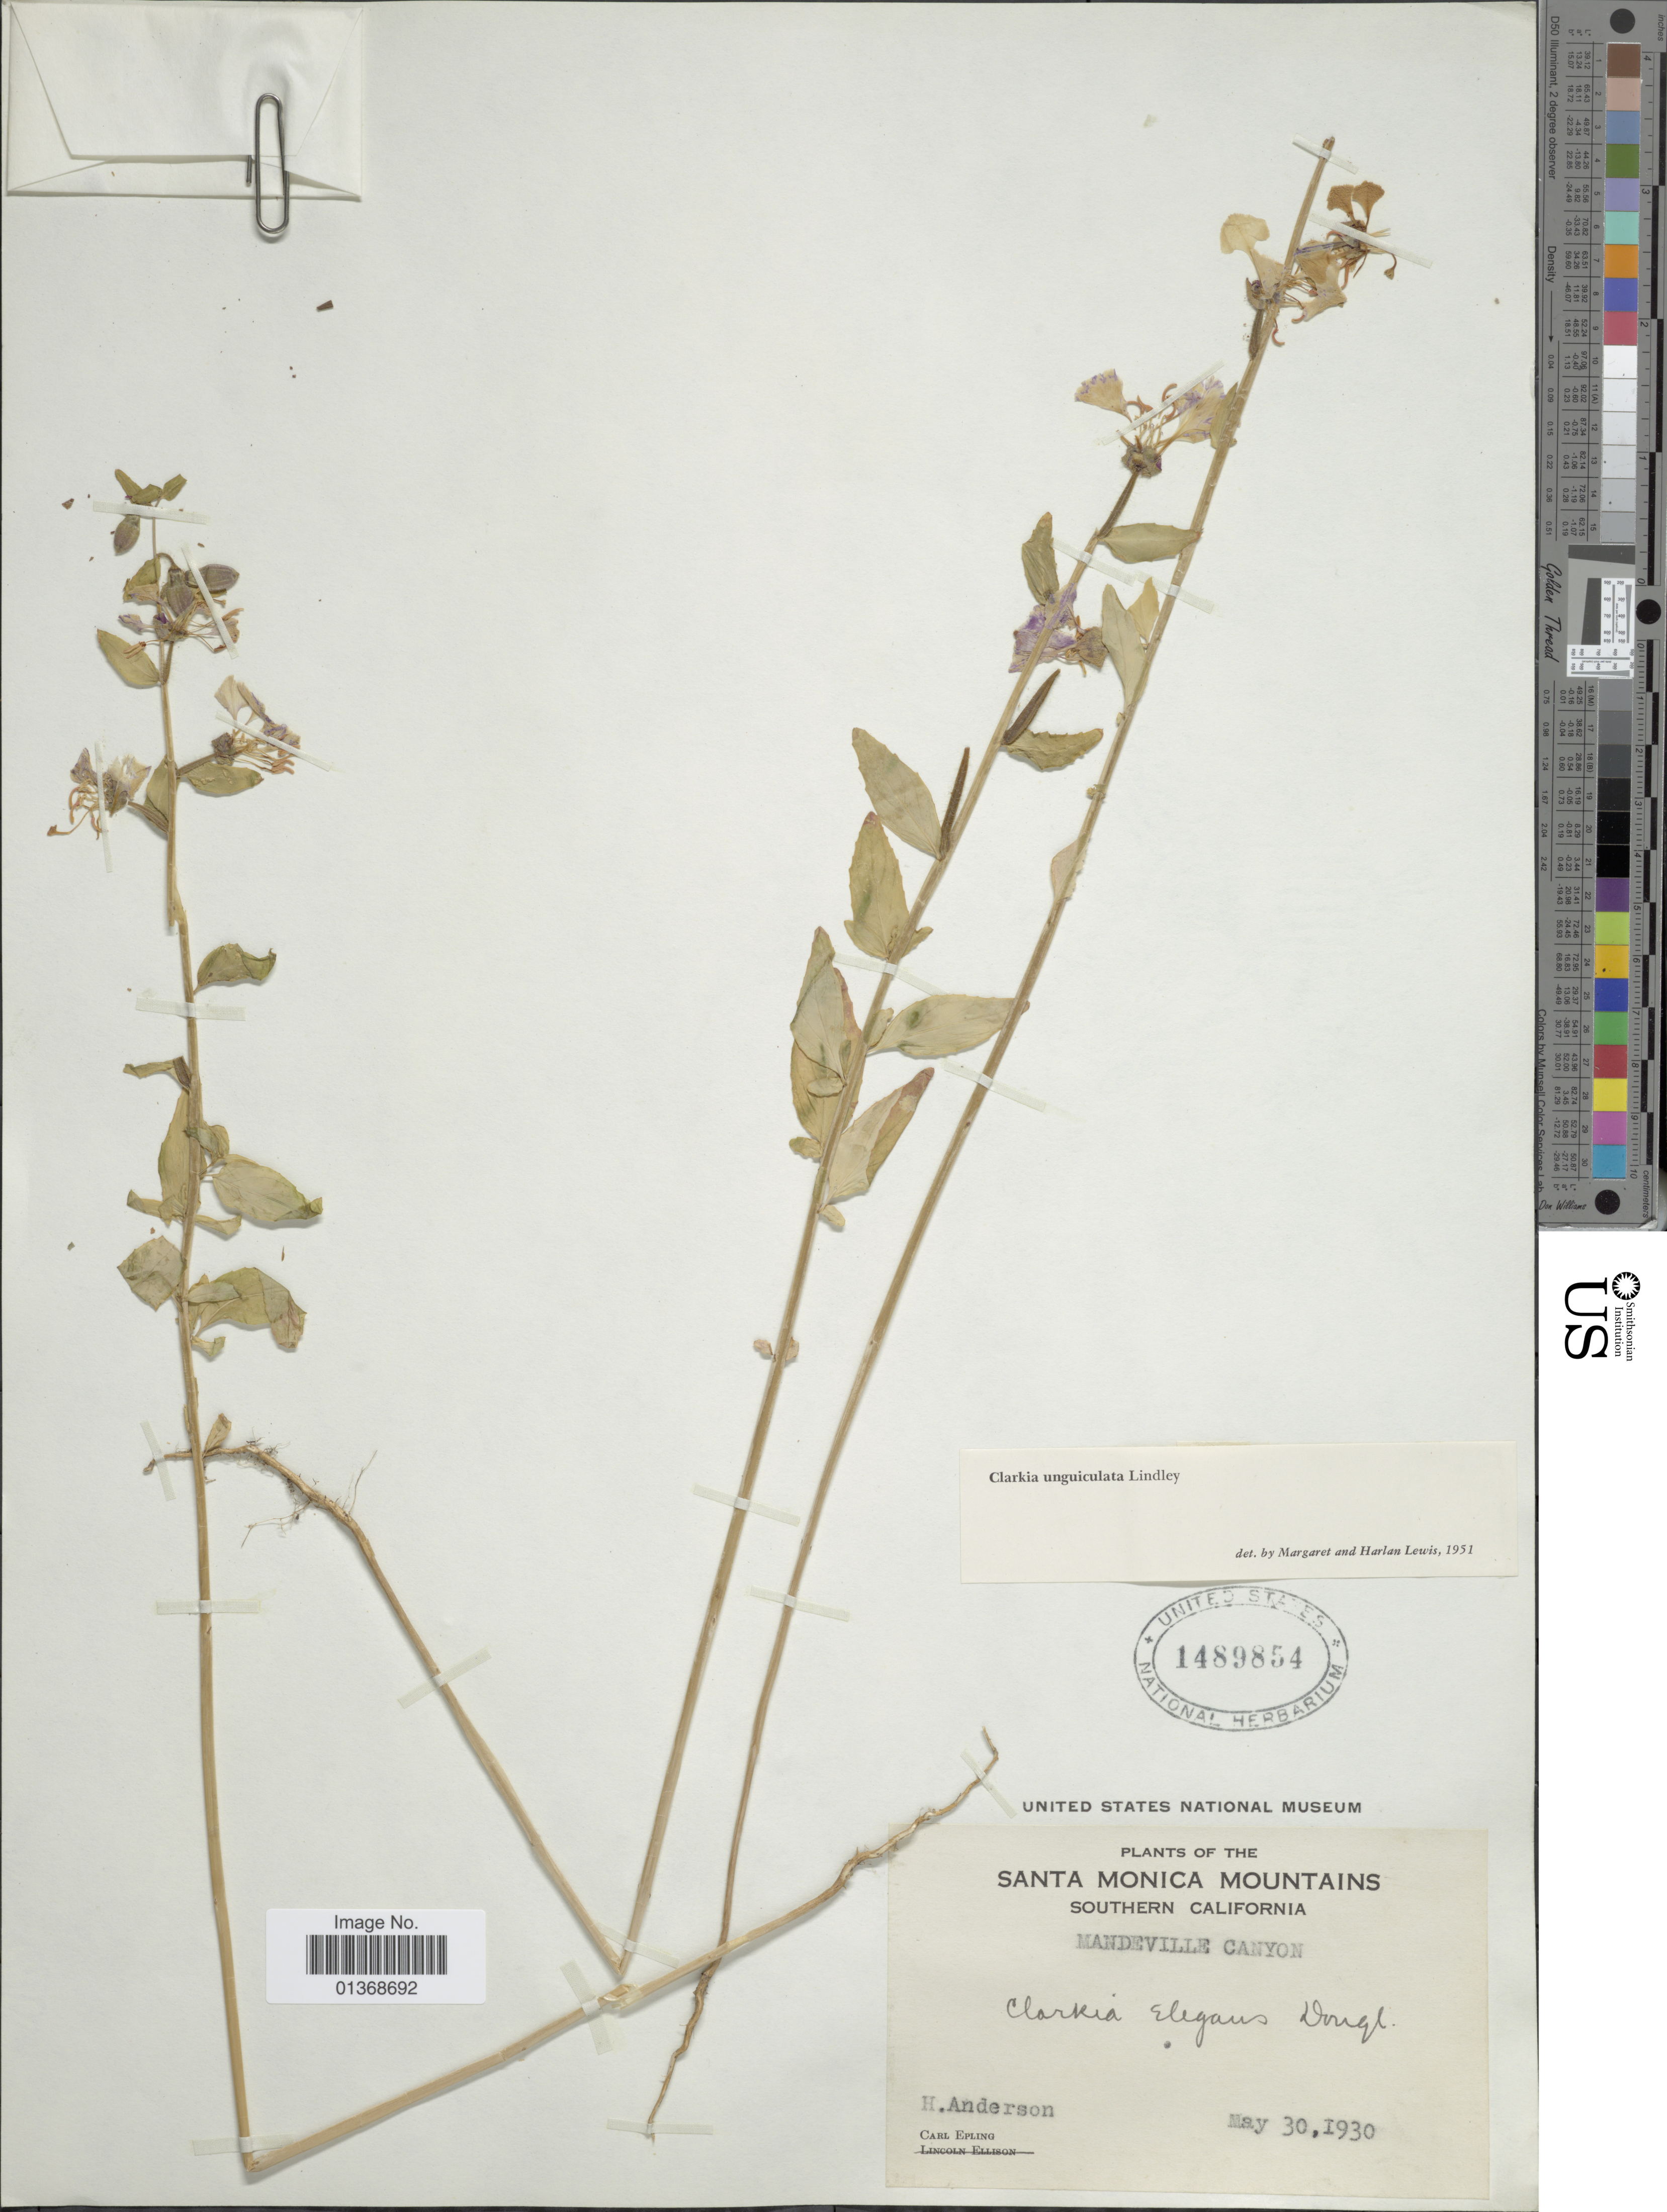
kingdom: Plantae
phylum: Tracheophyta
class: Magnoliopsida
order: Myrtales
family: Onagraceae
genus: Clarkia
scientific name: Clarkia unguiculata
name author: Lindl.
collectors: H. Anderson & C. C. Epling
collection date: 1930-05-30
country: United States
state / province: California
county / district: Los Angeles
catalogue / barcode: US 1489854